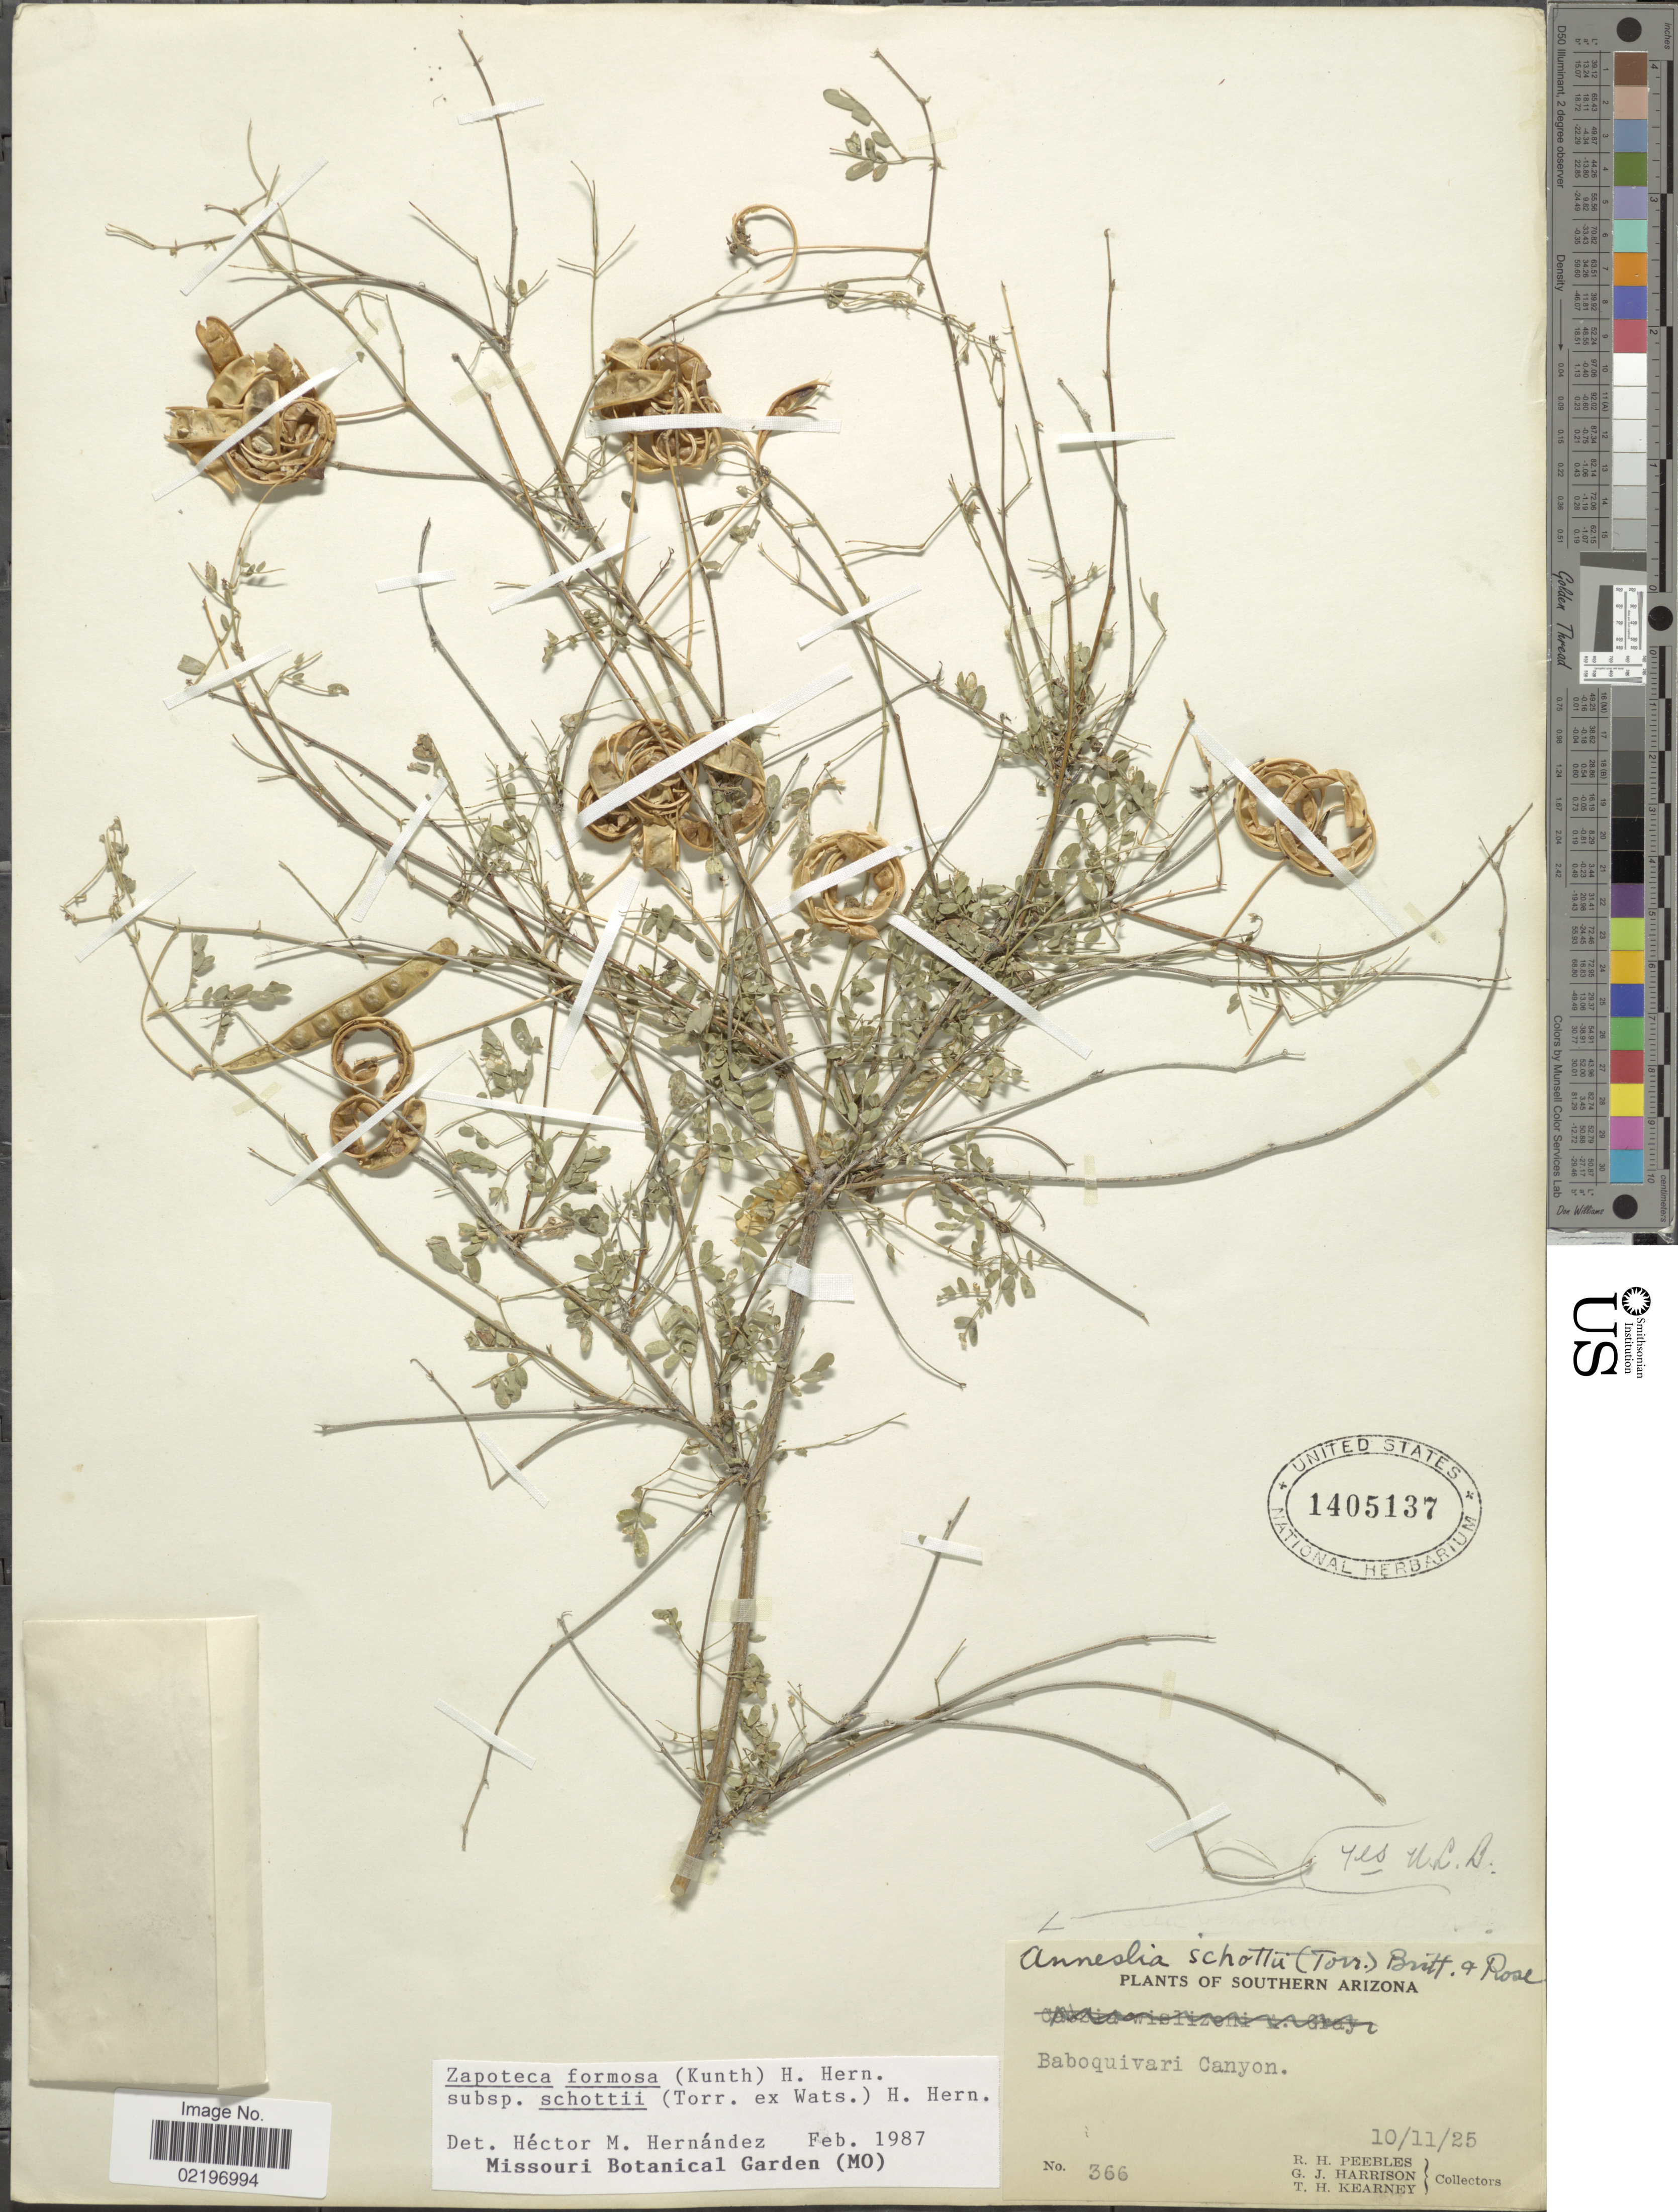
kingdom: Plantae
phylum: Tracheophyta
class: Magnoliopsida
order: Fabales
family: Fabaceae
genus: Zapoteca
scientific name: Zapoteca formosa subsp. schottii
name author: (Torr. ex S. Watson) H.M. Hern.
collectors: R. H. Peebles, G. J. Harrison & T. H. Kearney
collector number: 366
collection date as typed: Transcribed d/m/y: 10/11/25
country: United States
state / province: Arizona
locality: Southern Arizona. Baboquivari Canyon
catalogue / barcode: US 1405137